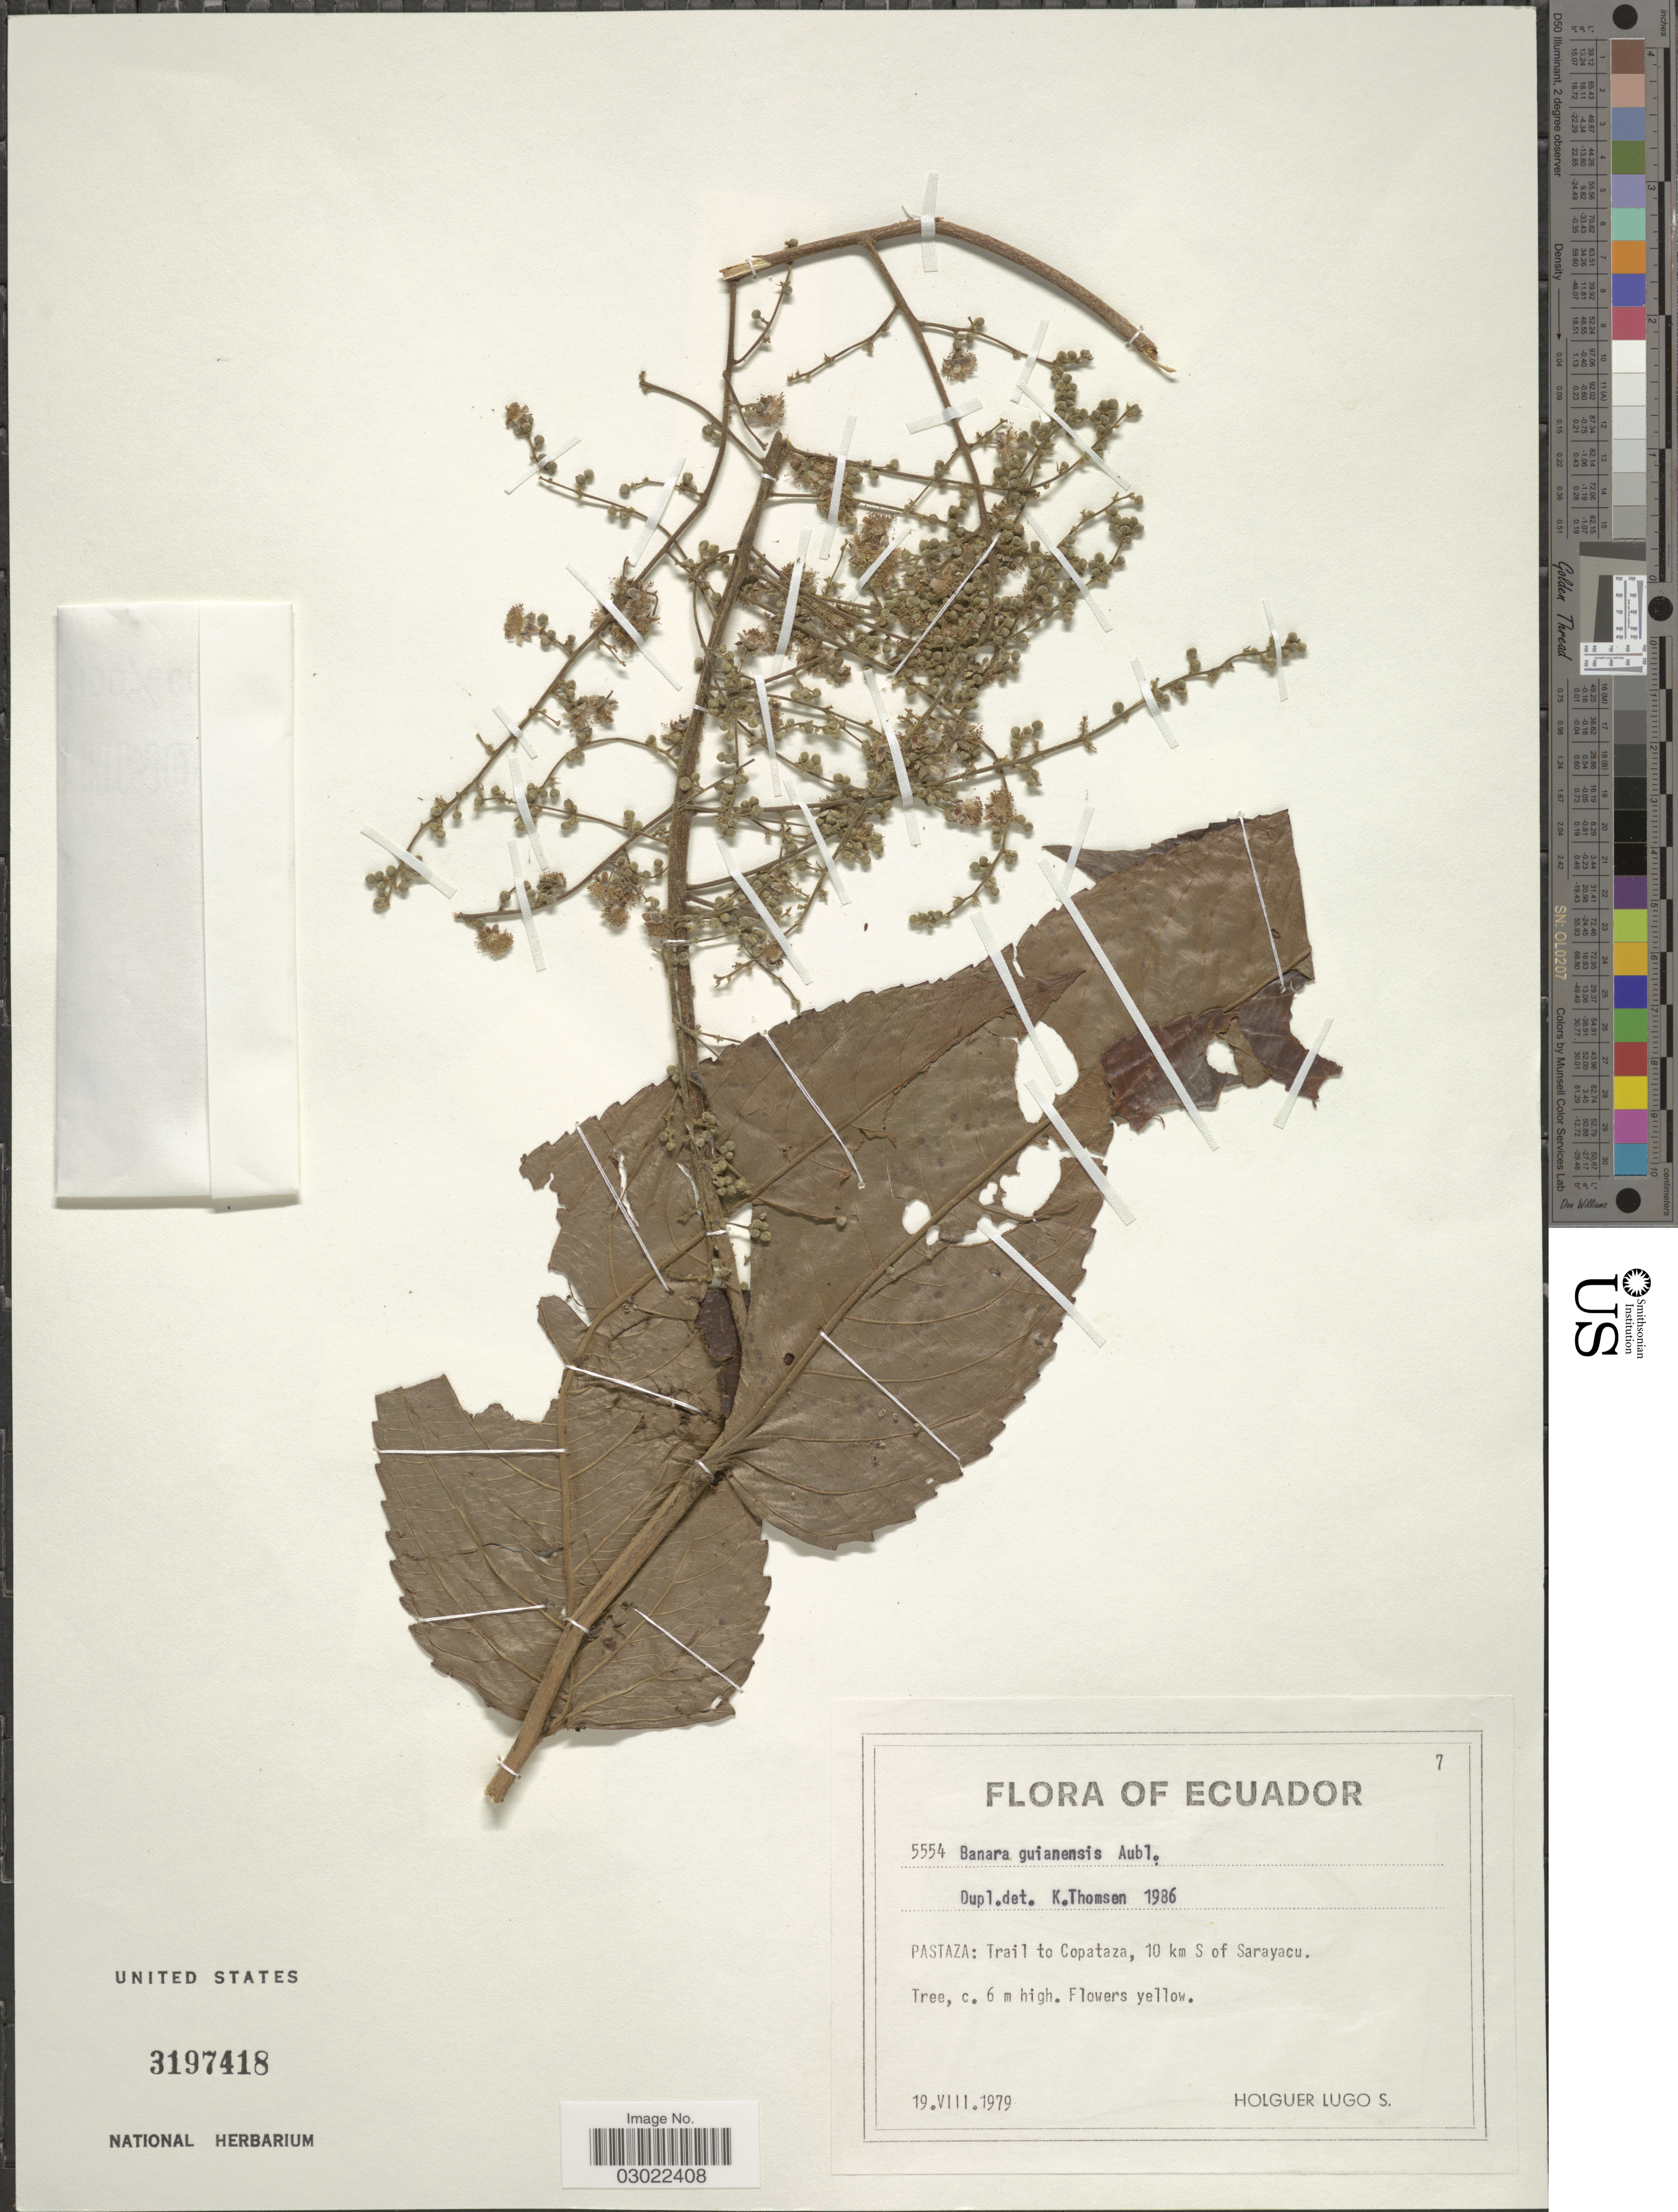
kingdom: Plantae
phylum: Tracheophyta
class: Magnoliopsida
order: Malpighiales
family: Salicaceae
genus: Banara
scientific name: Banara guianensis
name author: Aubl.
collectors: H. Lugo S.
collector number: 5554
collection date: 1979-08-19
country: Ecuador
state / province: Pastaza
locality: Trail to Copataza, 10 km S of Sarayacu.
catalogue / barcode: US 3197418